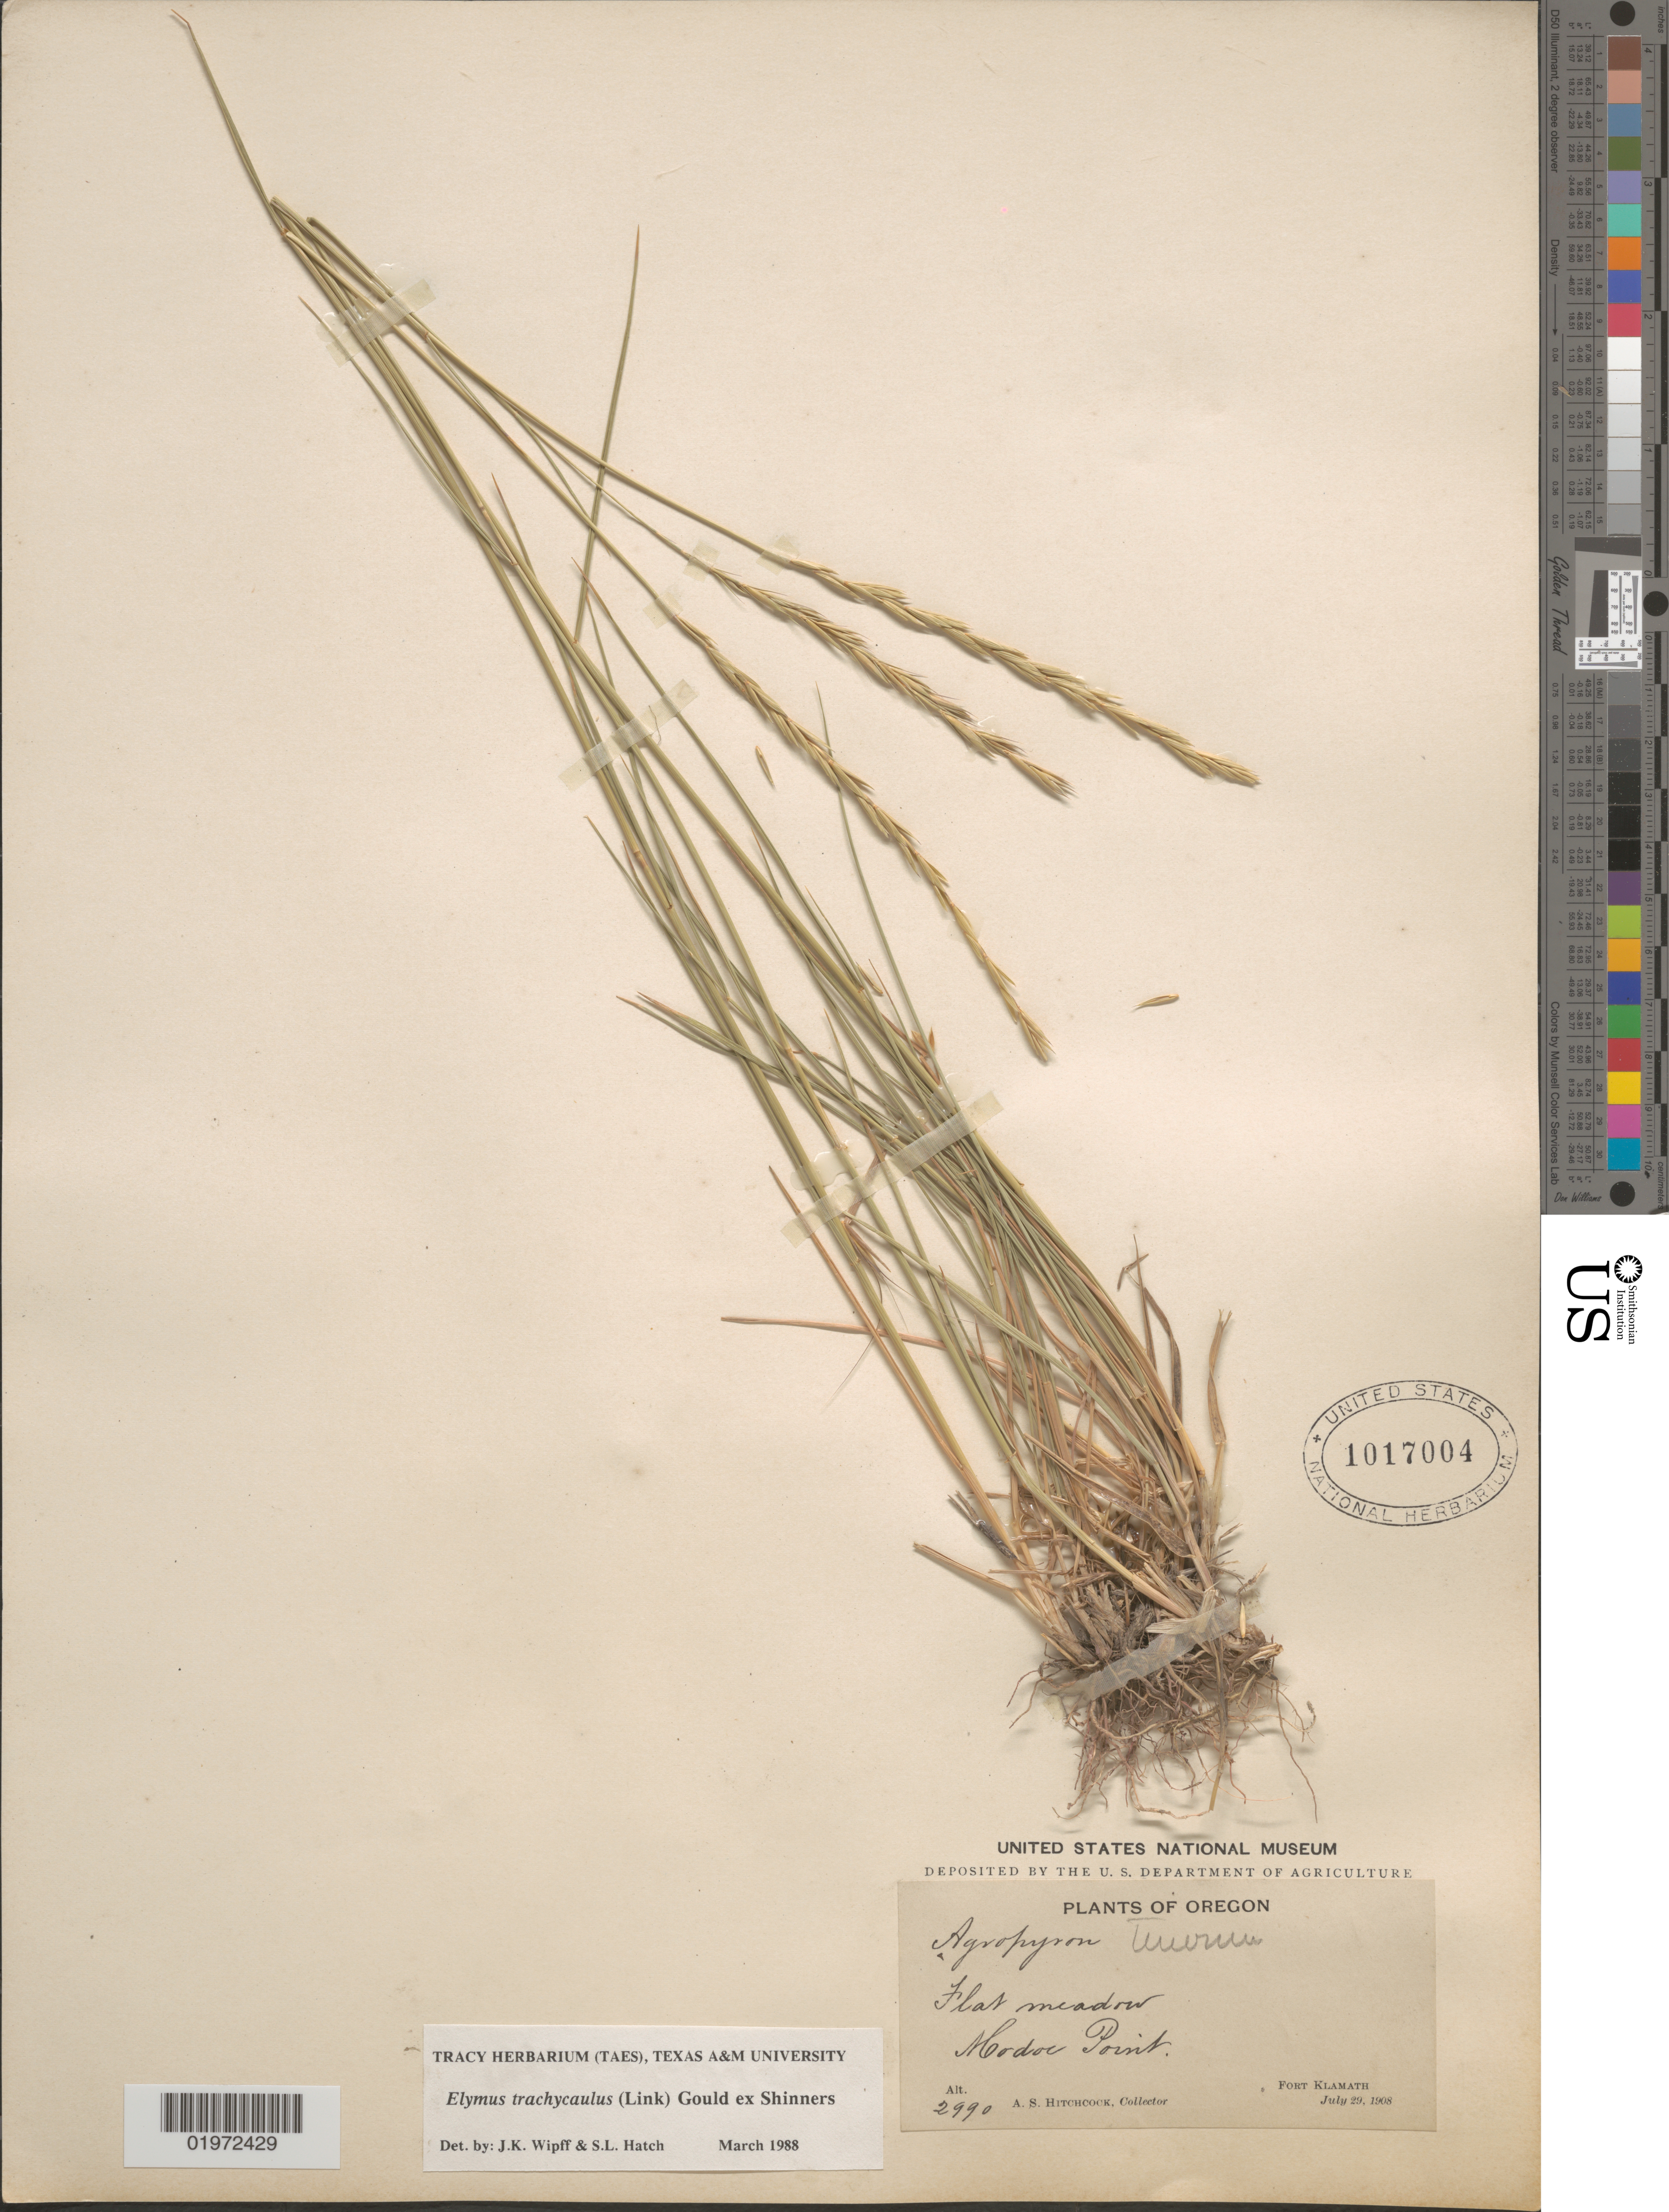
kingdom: Plantae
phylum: Tracheophyta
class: Liliopsida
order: Poales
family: Poaceae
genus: Elymus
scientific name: Elymus trachycaulus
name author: (Link) Gould ex Shinners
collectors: A. S. Hitchcock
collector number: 2990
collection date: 1908-07-29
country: United States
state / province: Oregon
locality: Flat meadow. Modoc Point. Fort Klamath.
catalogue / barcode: US 1017004